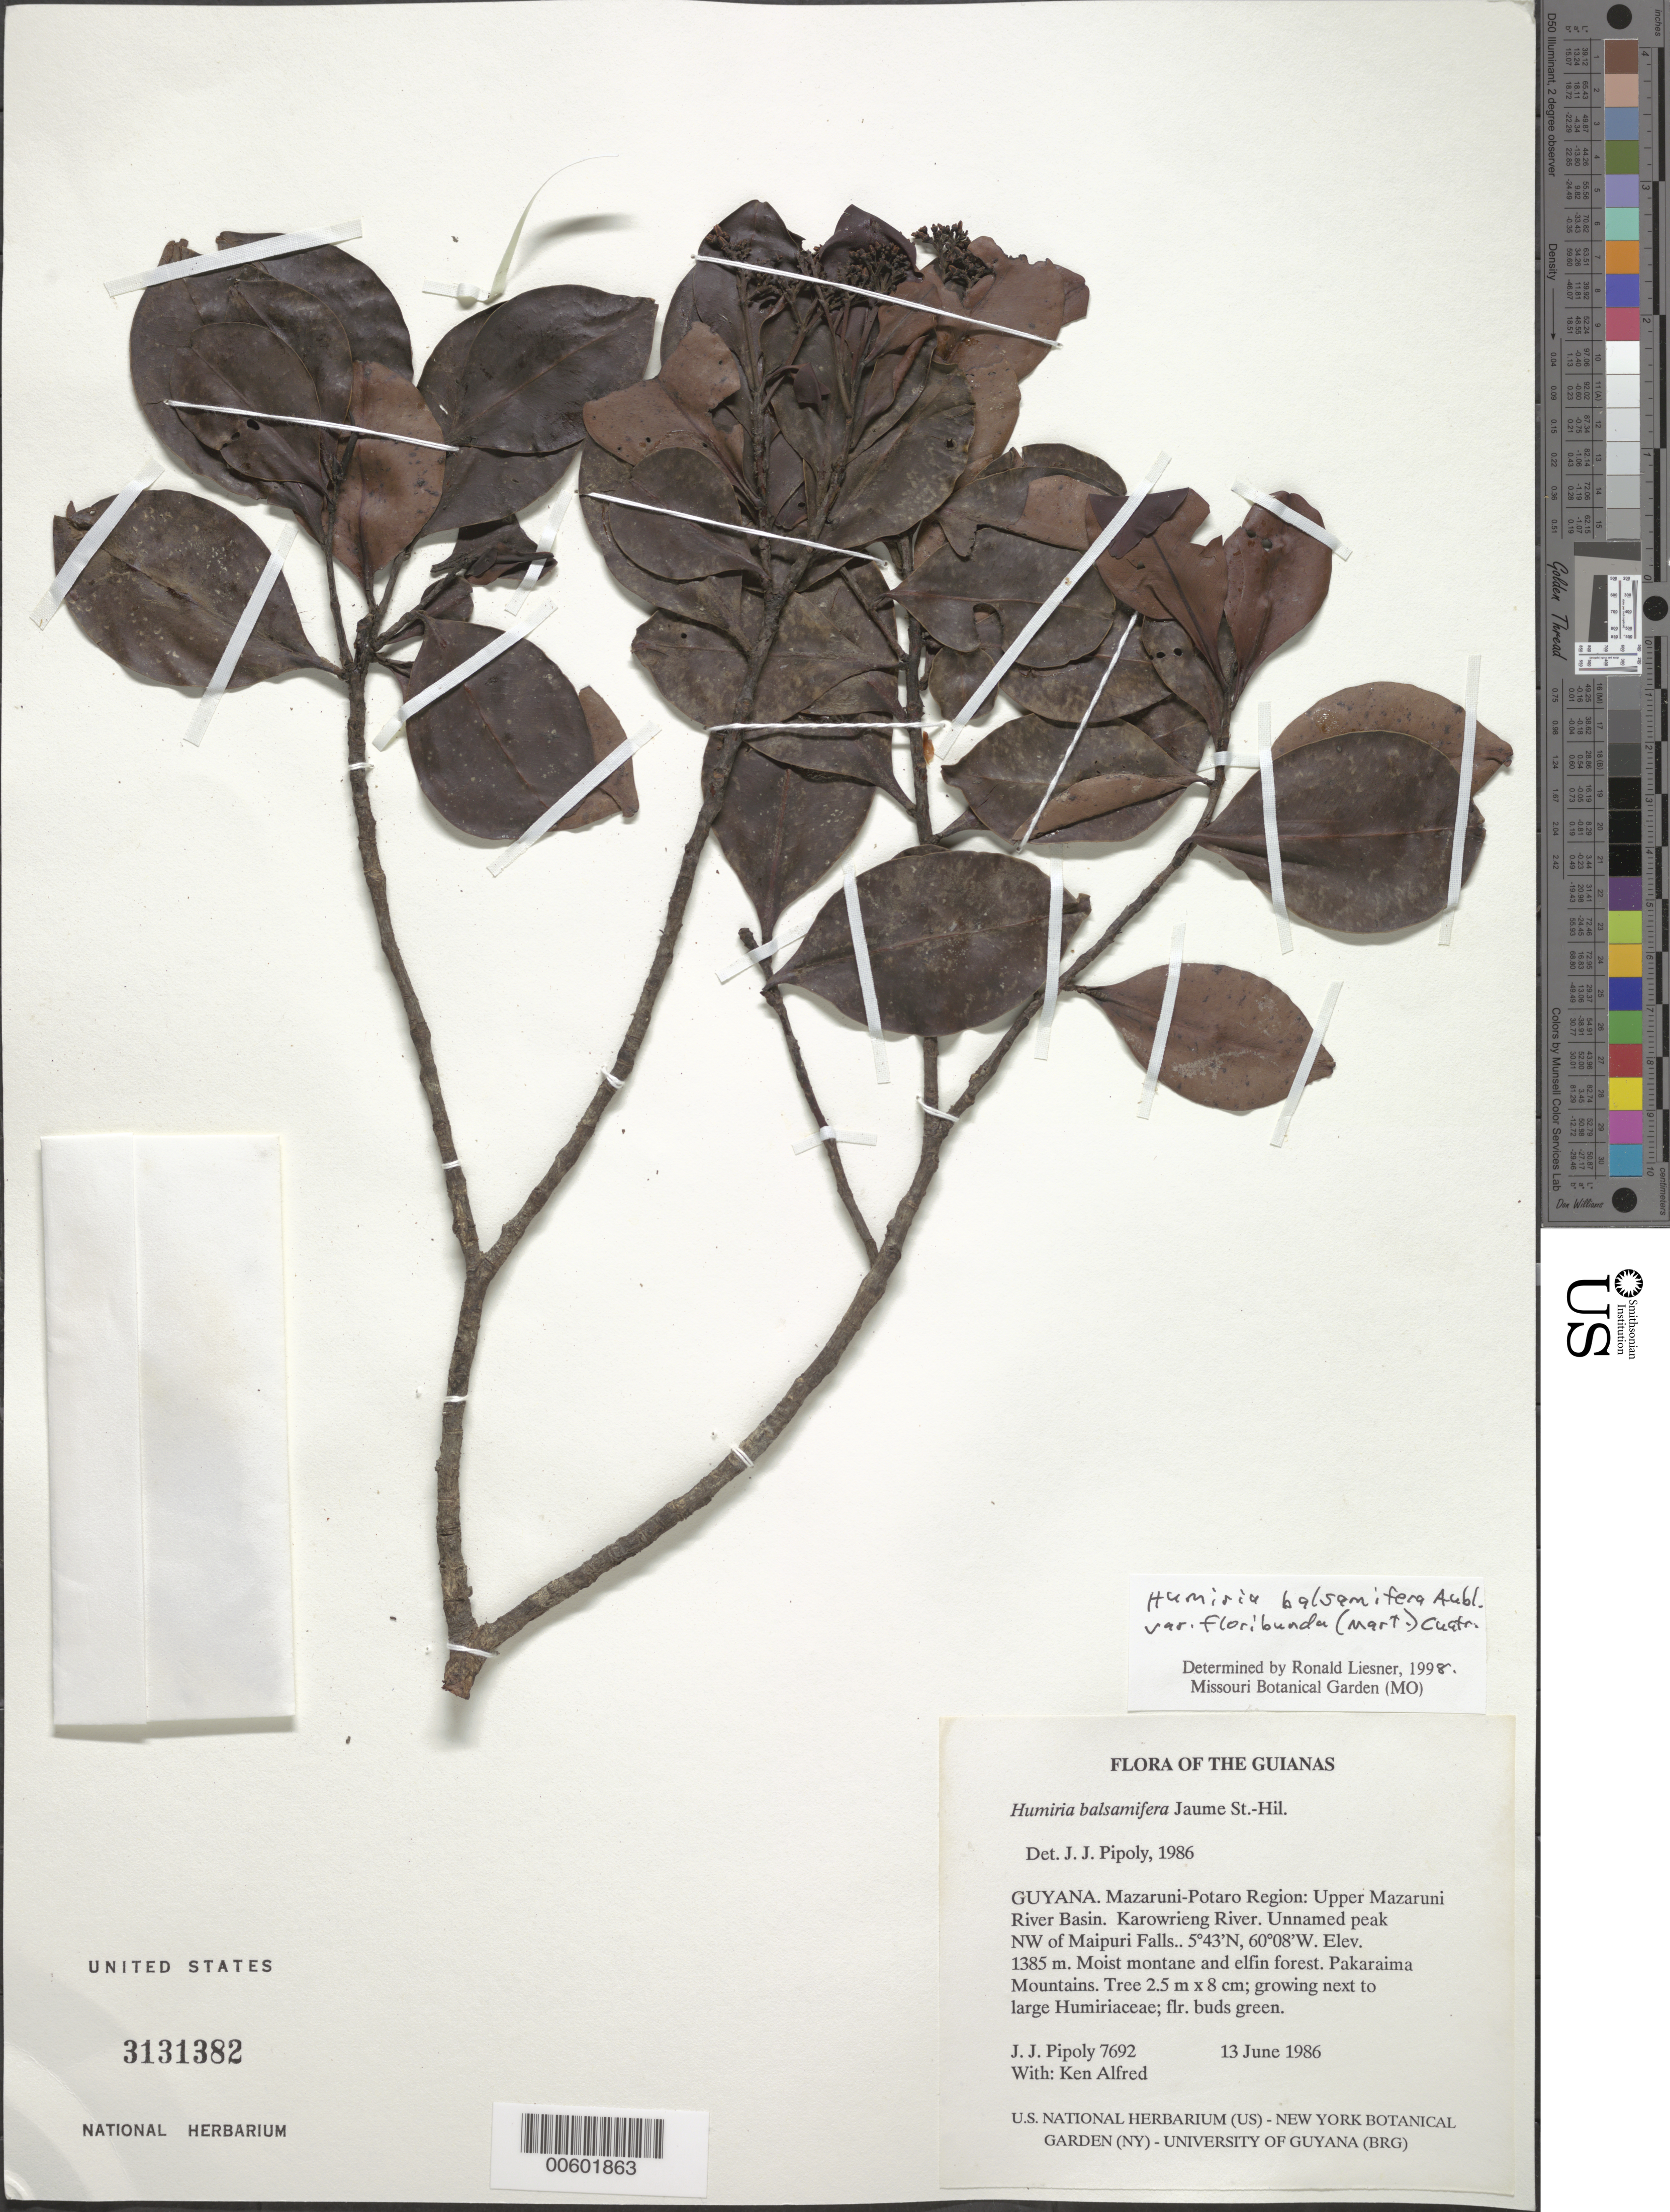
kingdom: Plantae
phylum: Tracheophyta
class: Magnoliopsida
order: Malpighiales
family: Humiriaceae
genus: Humiria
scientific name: Humiria balsamifera var. floribunda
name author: (Mart.) Cuatrec.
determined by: Liesner, R. L.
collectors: J. J. Pipoly & K. Alfred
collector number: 7692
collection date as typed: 13 June 1986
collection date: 1986-06-13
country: Guyana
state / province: Cuyuni-Mazaruni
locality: Pakaraima Mts. Upper Mazaruni River Basin. Karowrieng River. Unnamed peak NW of Maipuri Falls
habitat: Moist montane and elfin forest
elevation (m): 1385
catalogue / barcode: US 3131382